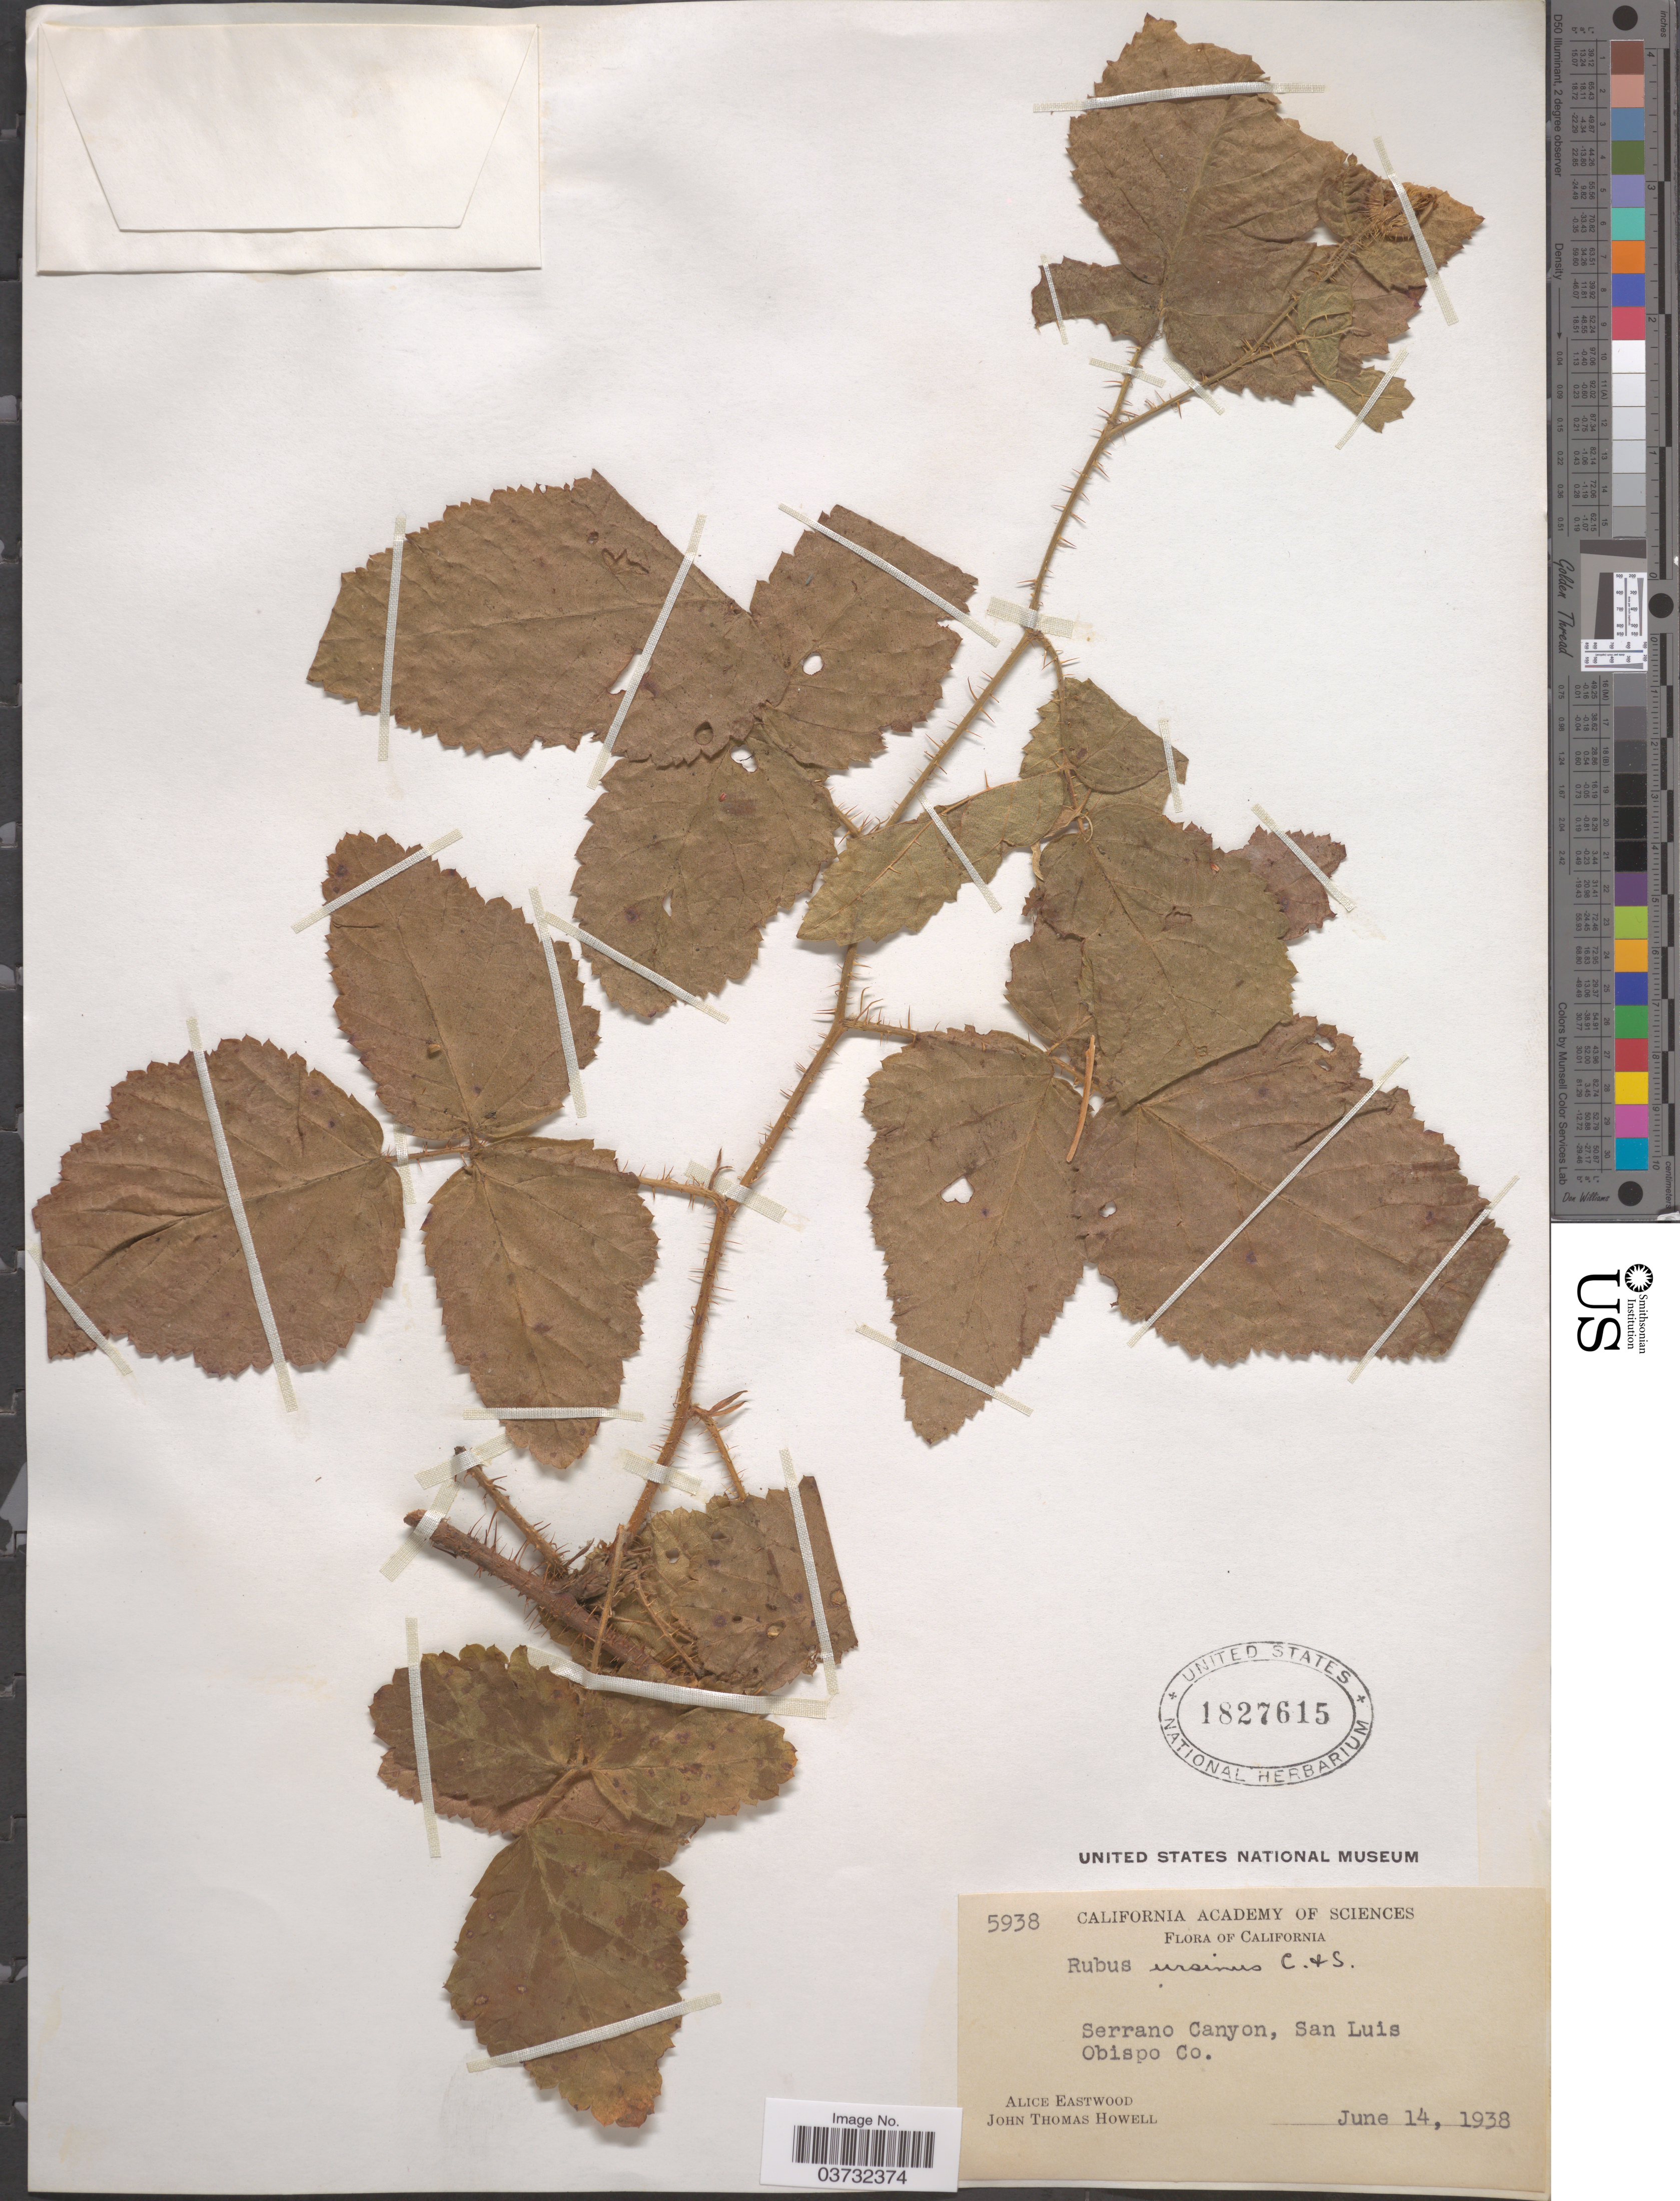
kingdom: Plantae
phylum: Tracheophyta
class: Magnoliopsida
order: Rosales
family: Rosaceae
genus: Rubus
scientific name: Rubus ursinus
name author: (Schltdl.) Cham.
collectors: A. Eastwood & J. T. Howell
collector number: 5938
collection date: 1938-06-14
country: United States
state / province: California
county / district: San Luis Obispo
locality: Serrano Canyon, San Luis Obispo Co.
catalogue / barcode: US 1827615